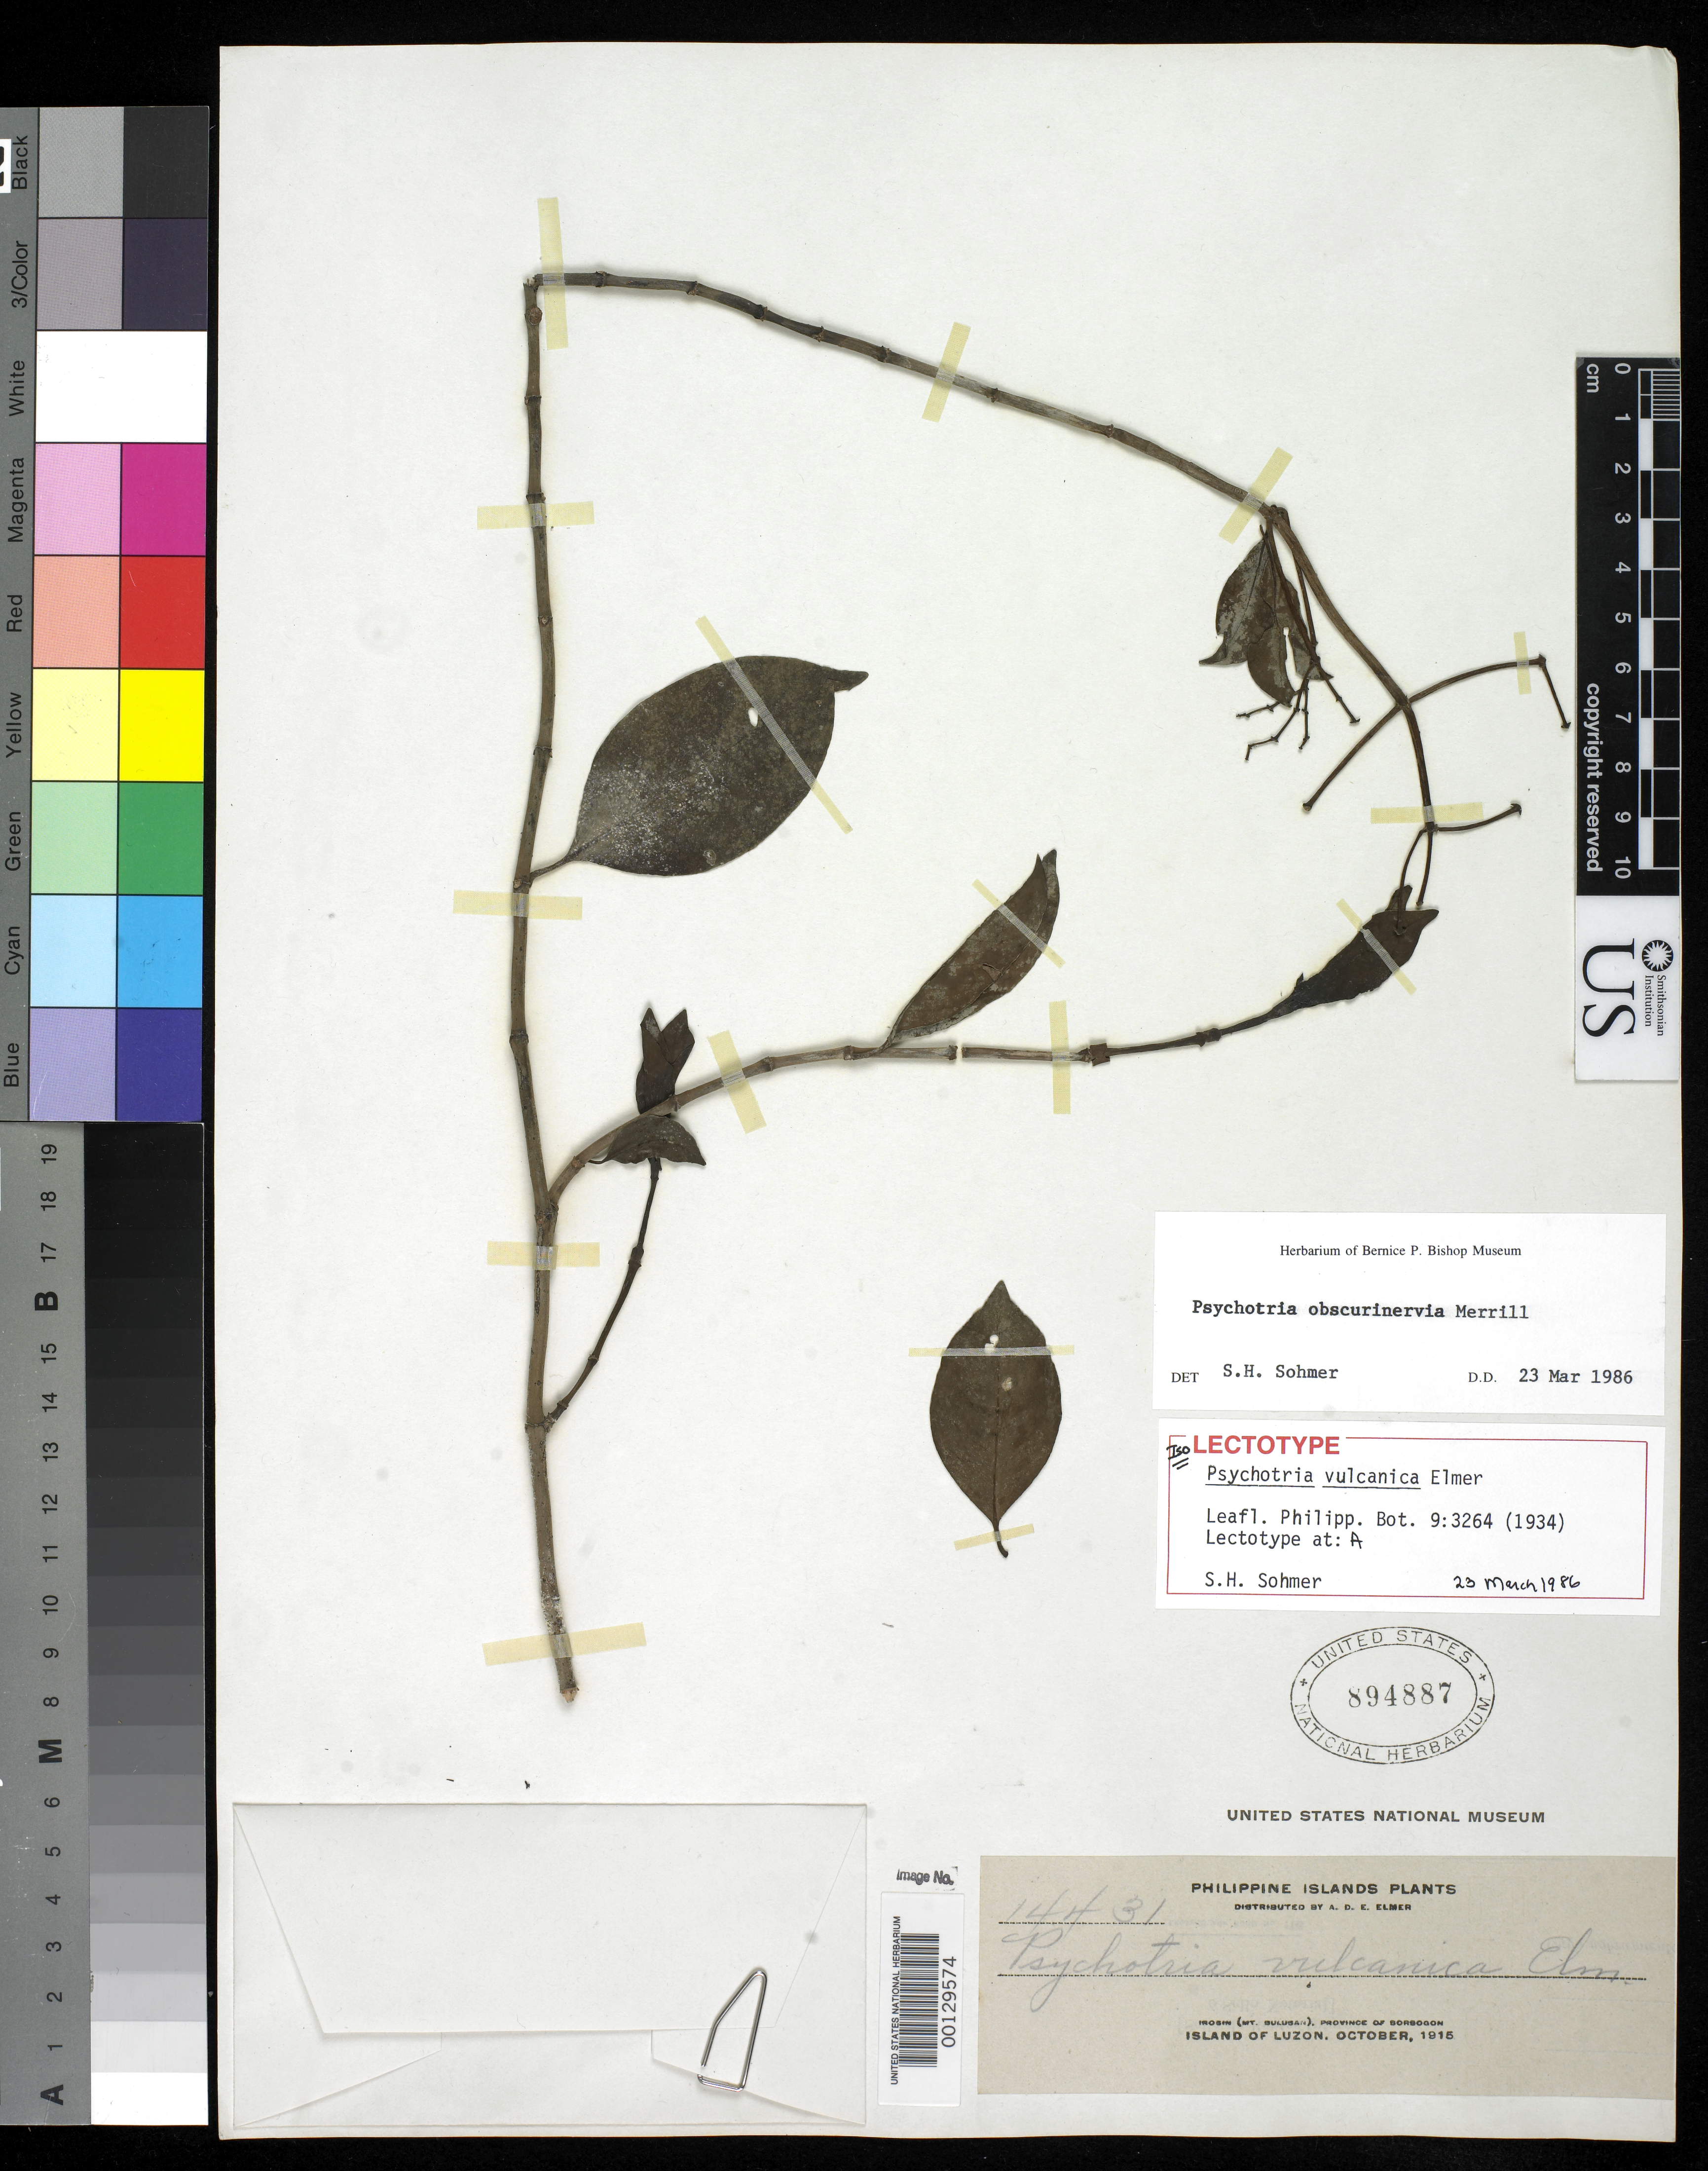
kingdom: Plantae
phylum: Tracheophyta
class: Magnoliopsida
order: Gentianales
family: Rubiaceae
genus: Psychotria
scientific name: Psychotria vulcanica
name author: Elmer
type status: Isosyntype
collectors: A. D. E. Elmer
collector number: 14431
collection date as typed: Oct 1915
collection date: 1915-10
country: Philippines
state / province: Bicol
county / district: Sorsogon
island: Luzon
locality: Irosin (Mt. Bulusan)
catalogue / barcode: US 894887